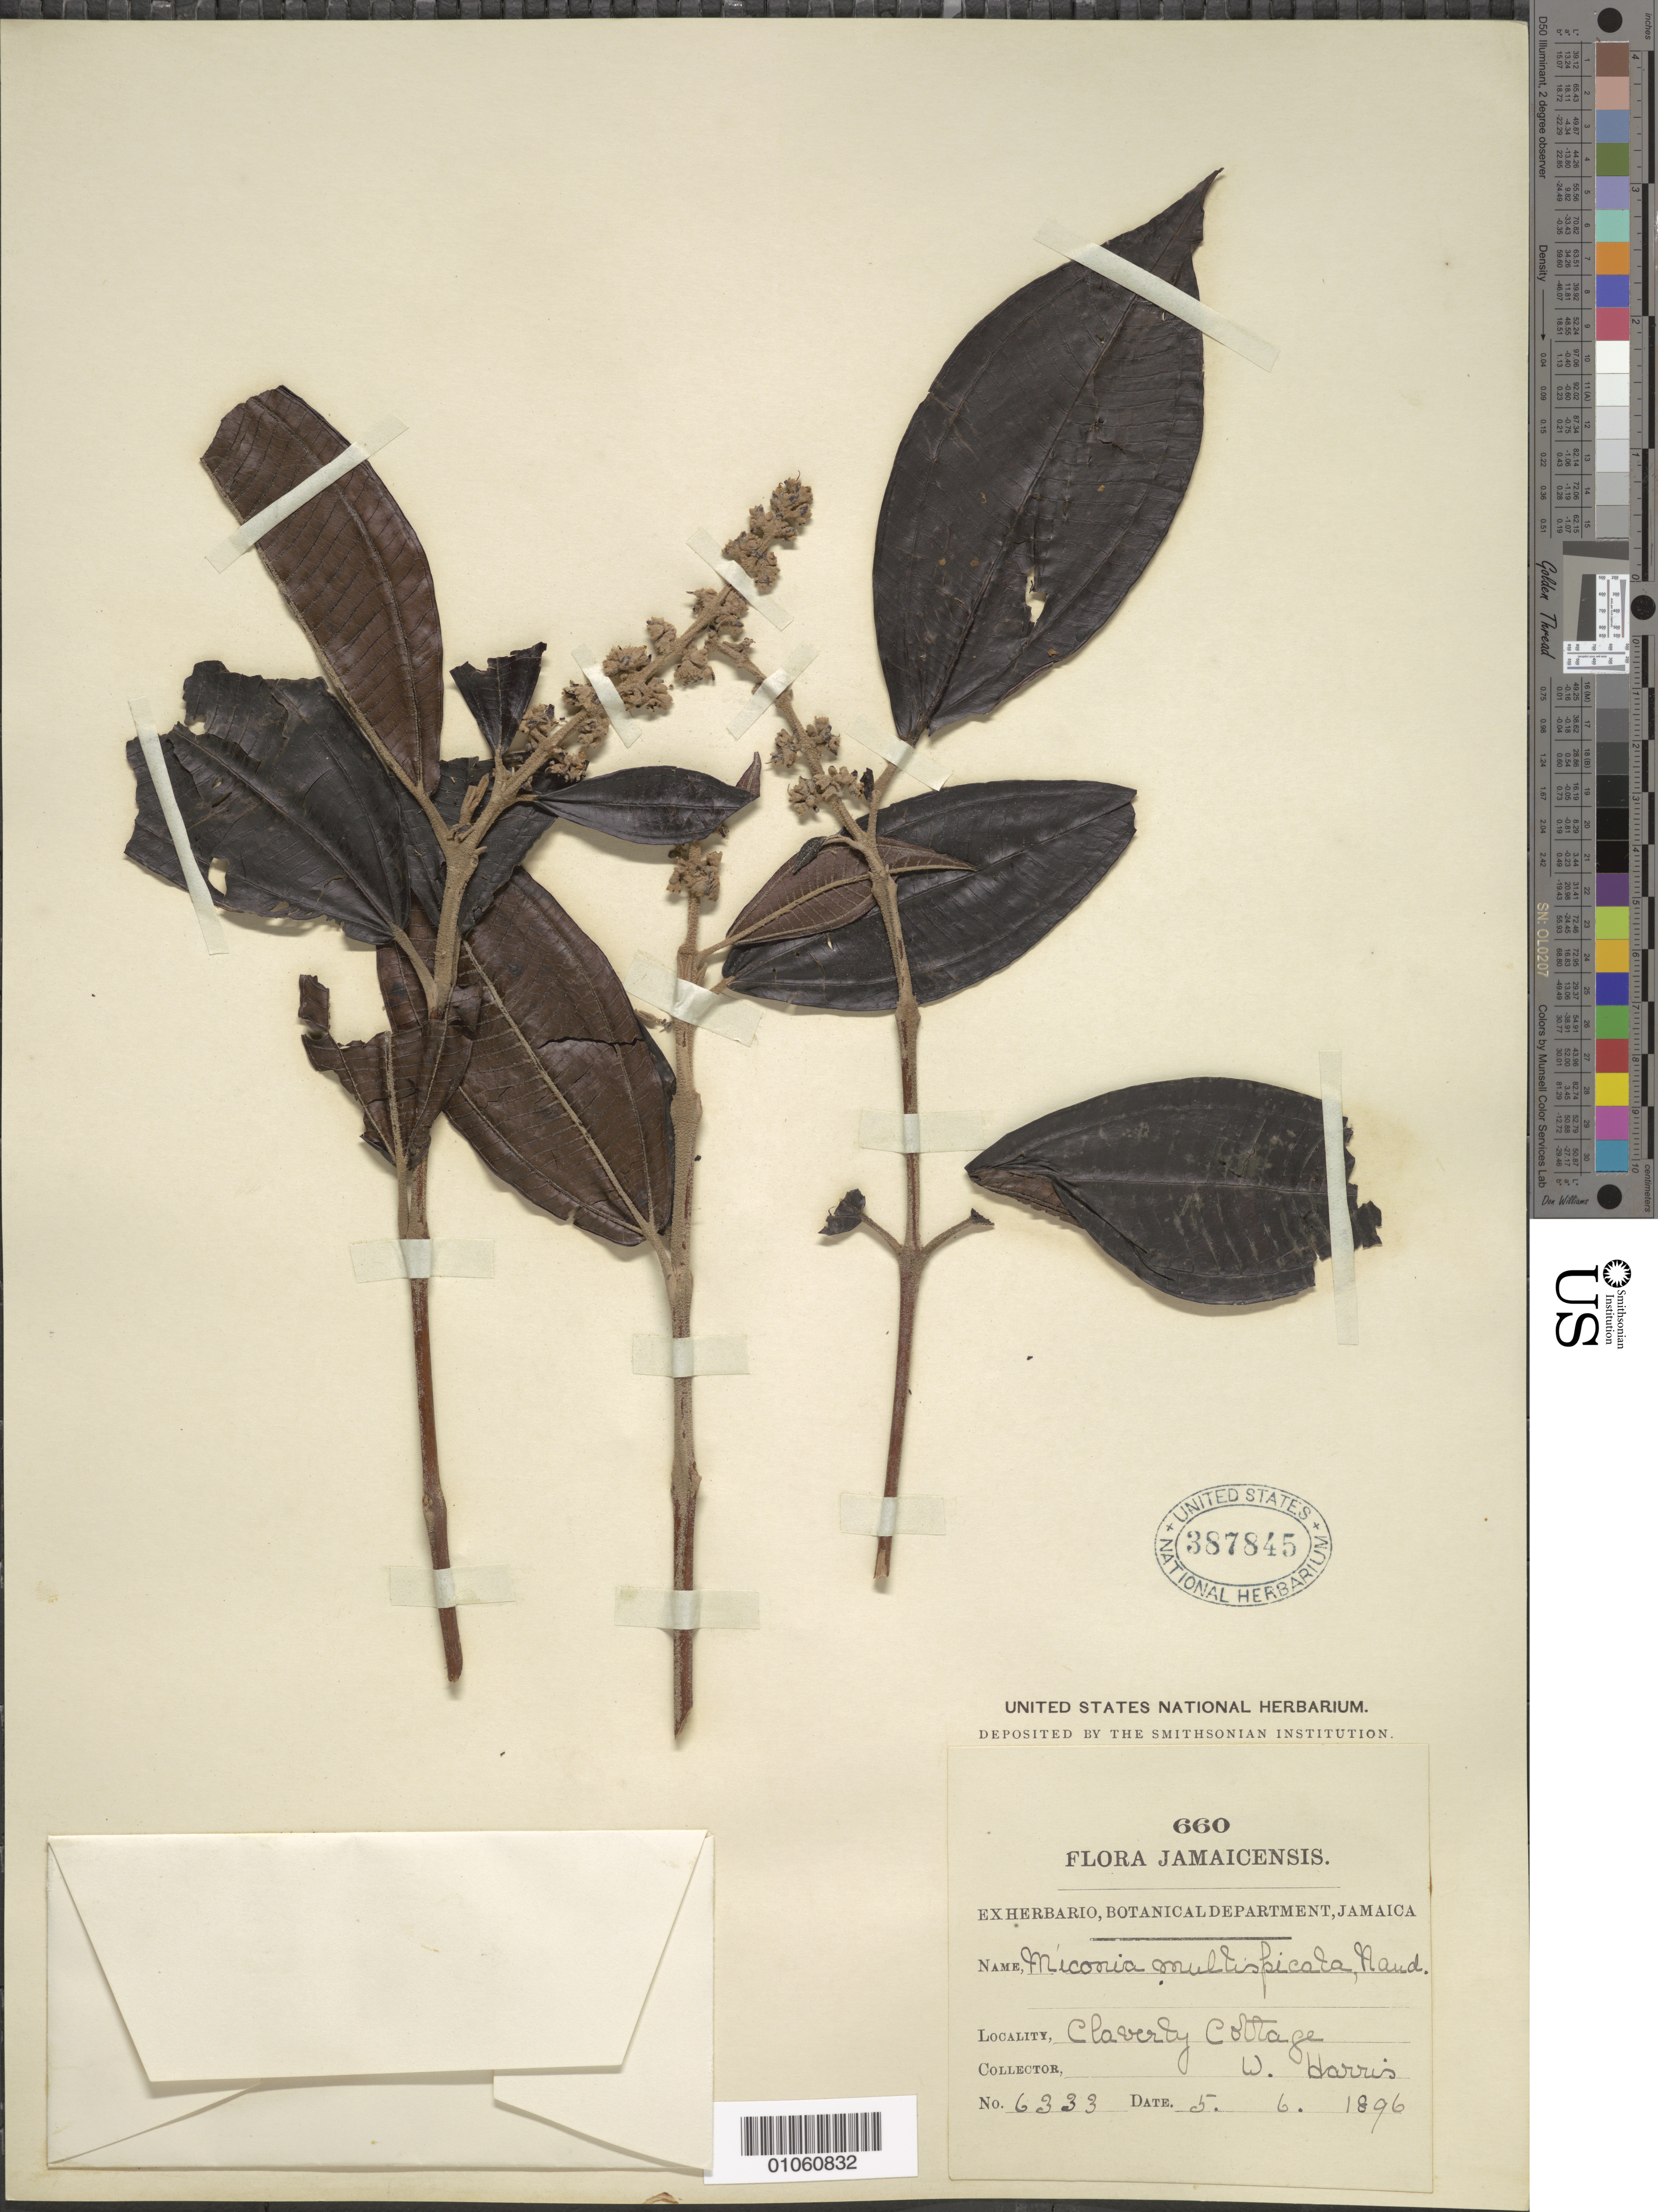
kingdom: Plantae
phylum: Tracheophyta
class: Magnoliopsida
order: Myrtales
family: Melastomataceae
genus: Miconia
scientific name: Miconia multispicata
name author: Naudin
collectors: W. Harris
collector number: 6333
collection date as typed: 05 Jun 1896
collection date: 1896-06-05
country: Jamaica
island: Jamaica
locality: Claverly Cottage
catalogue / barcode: US 387845